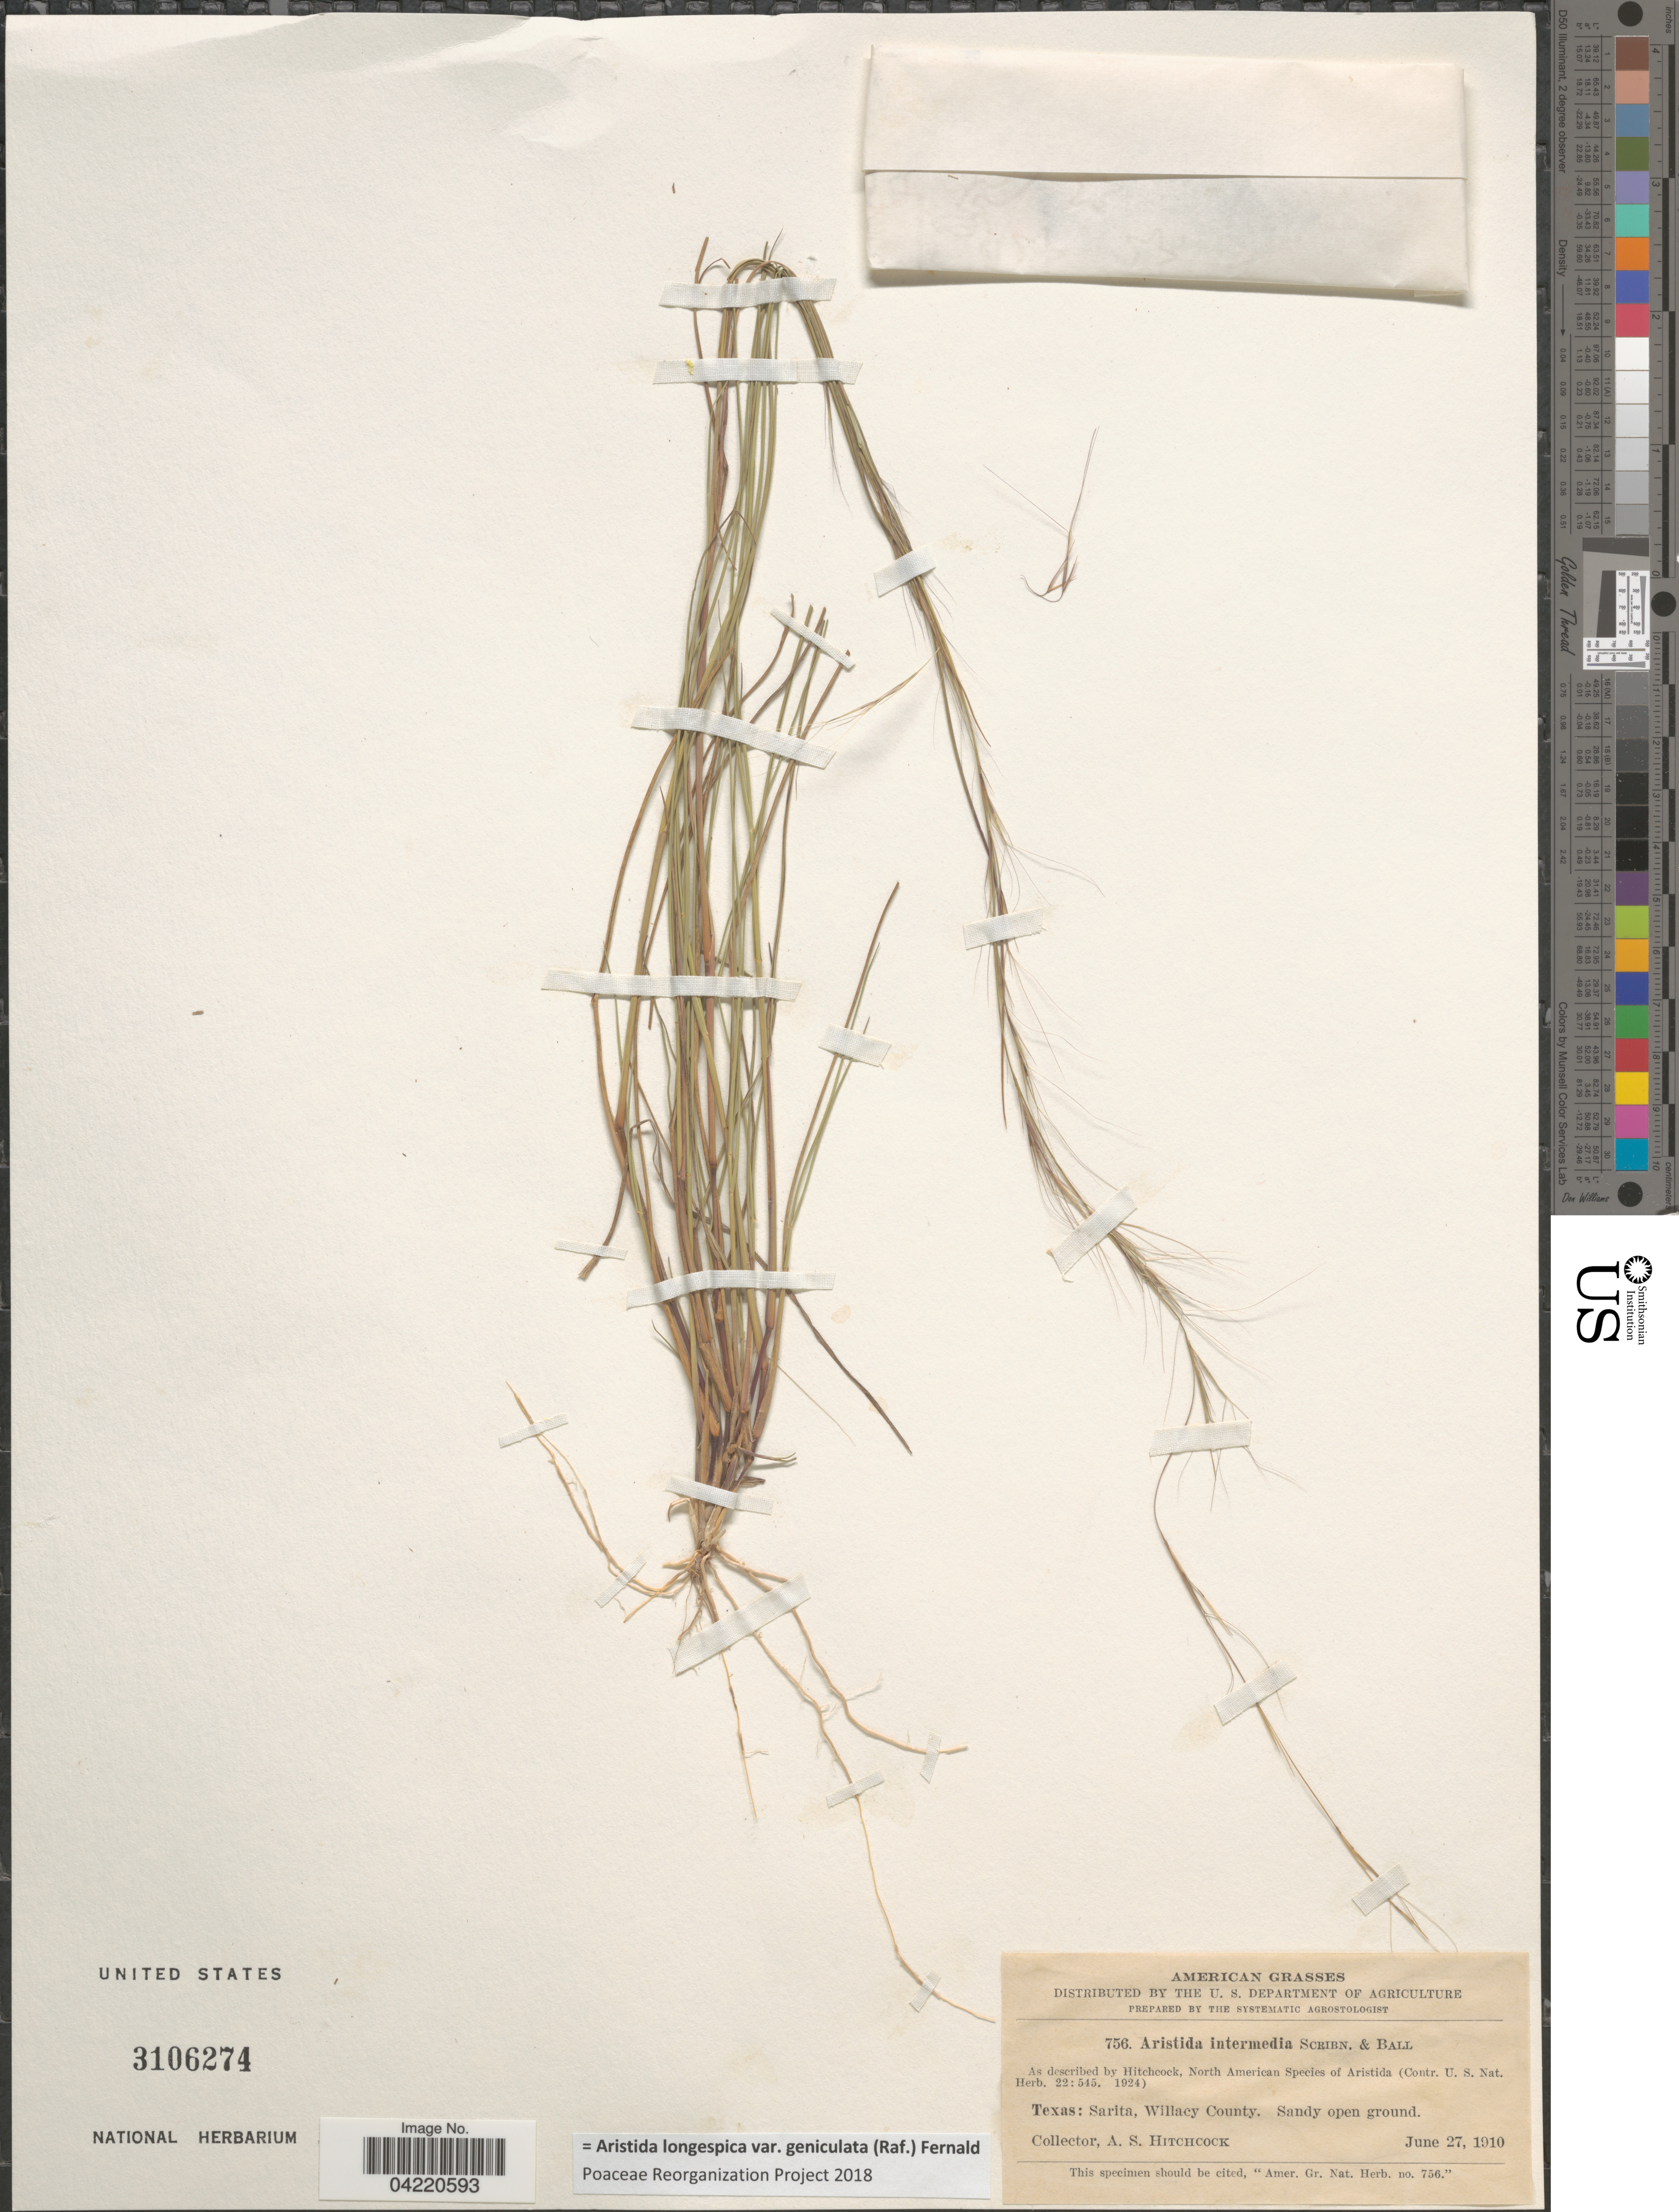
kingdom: Plantae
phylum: Tracheophyta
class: Liliopsida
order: Poales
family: Poaceae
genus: Aristida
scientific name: Aristida longespica var. geniculata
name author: (Raf.) Fernald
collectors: A. S. Hitchcock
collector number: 756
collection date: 1910-06-27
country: United States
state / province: Texas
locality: Sarita, Willacy County.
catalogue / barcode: US 3106274